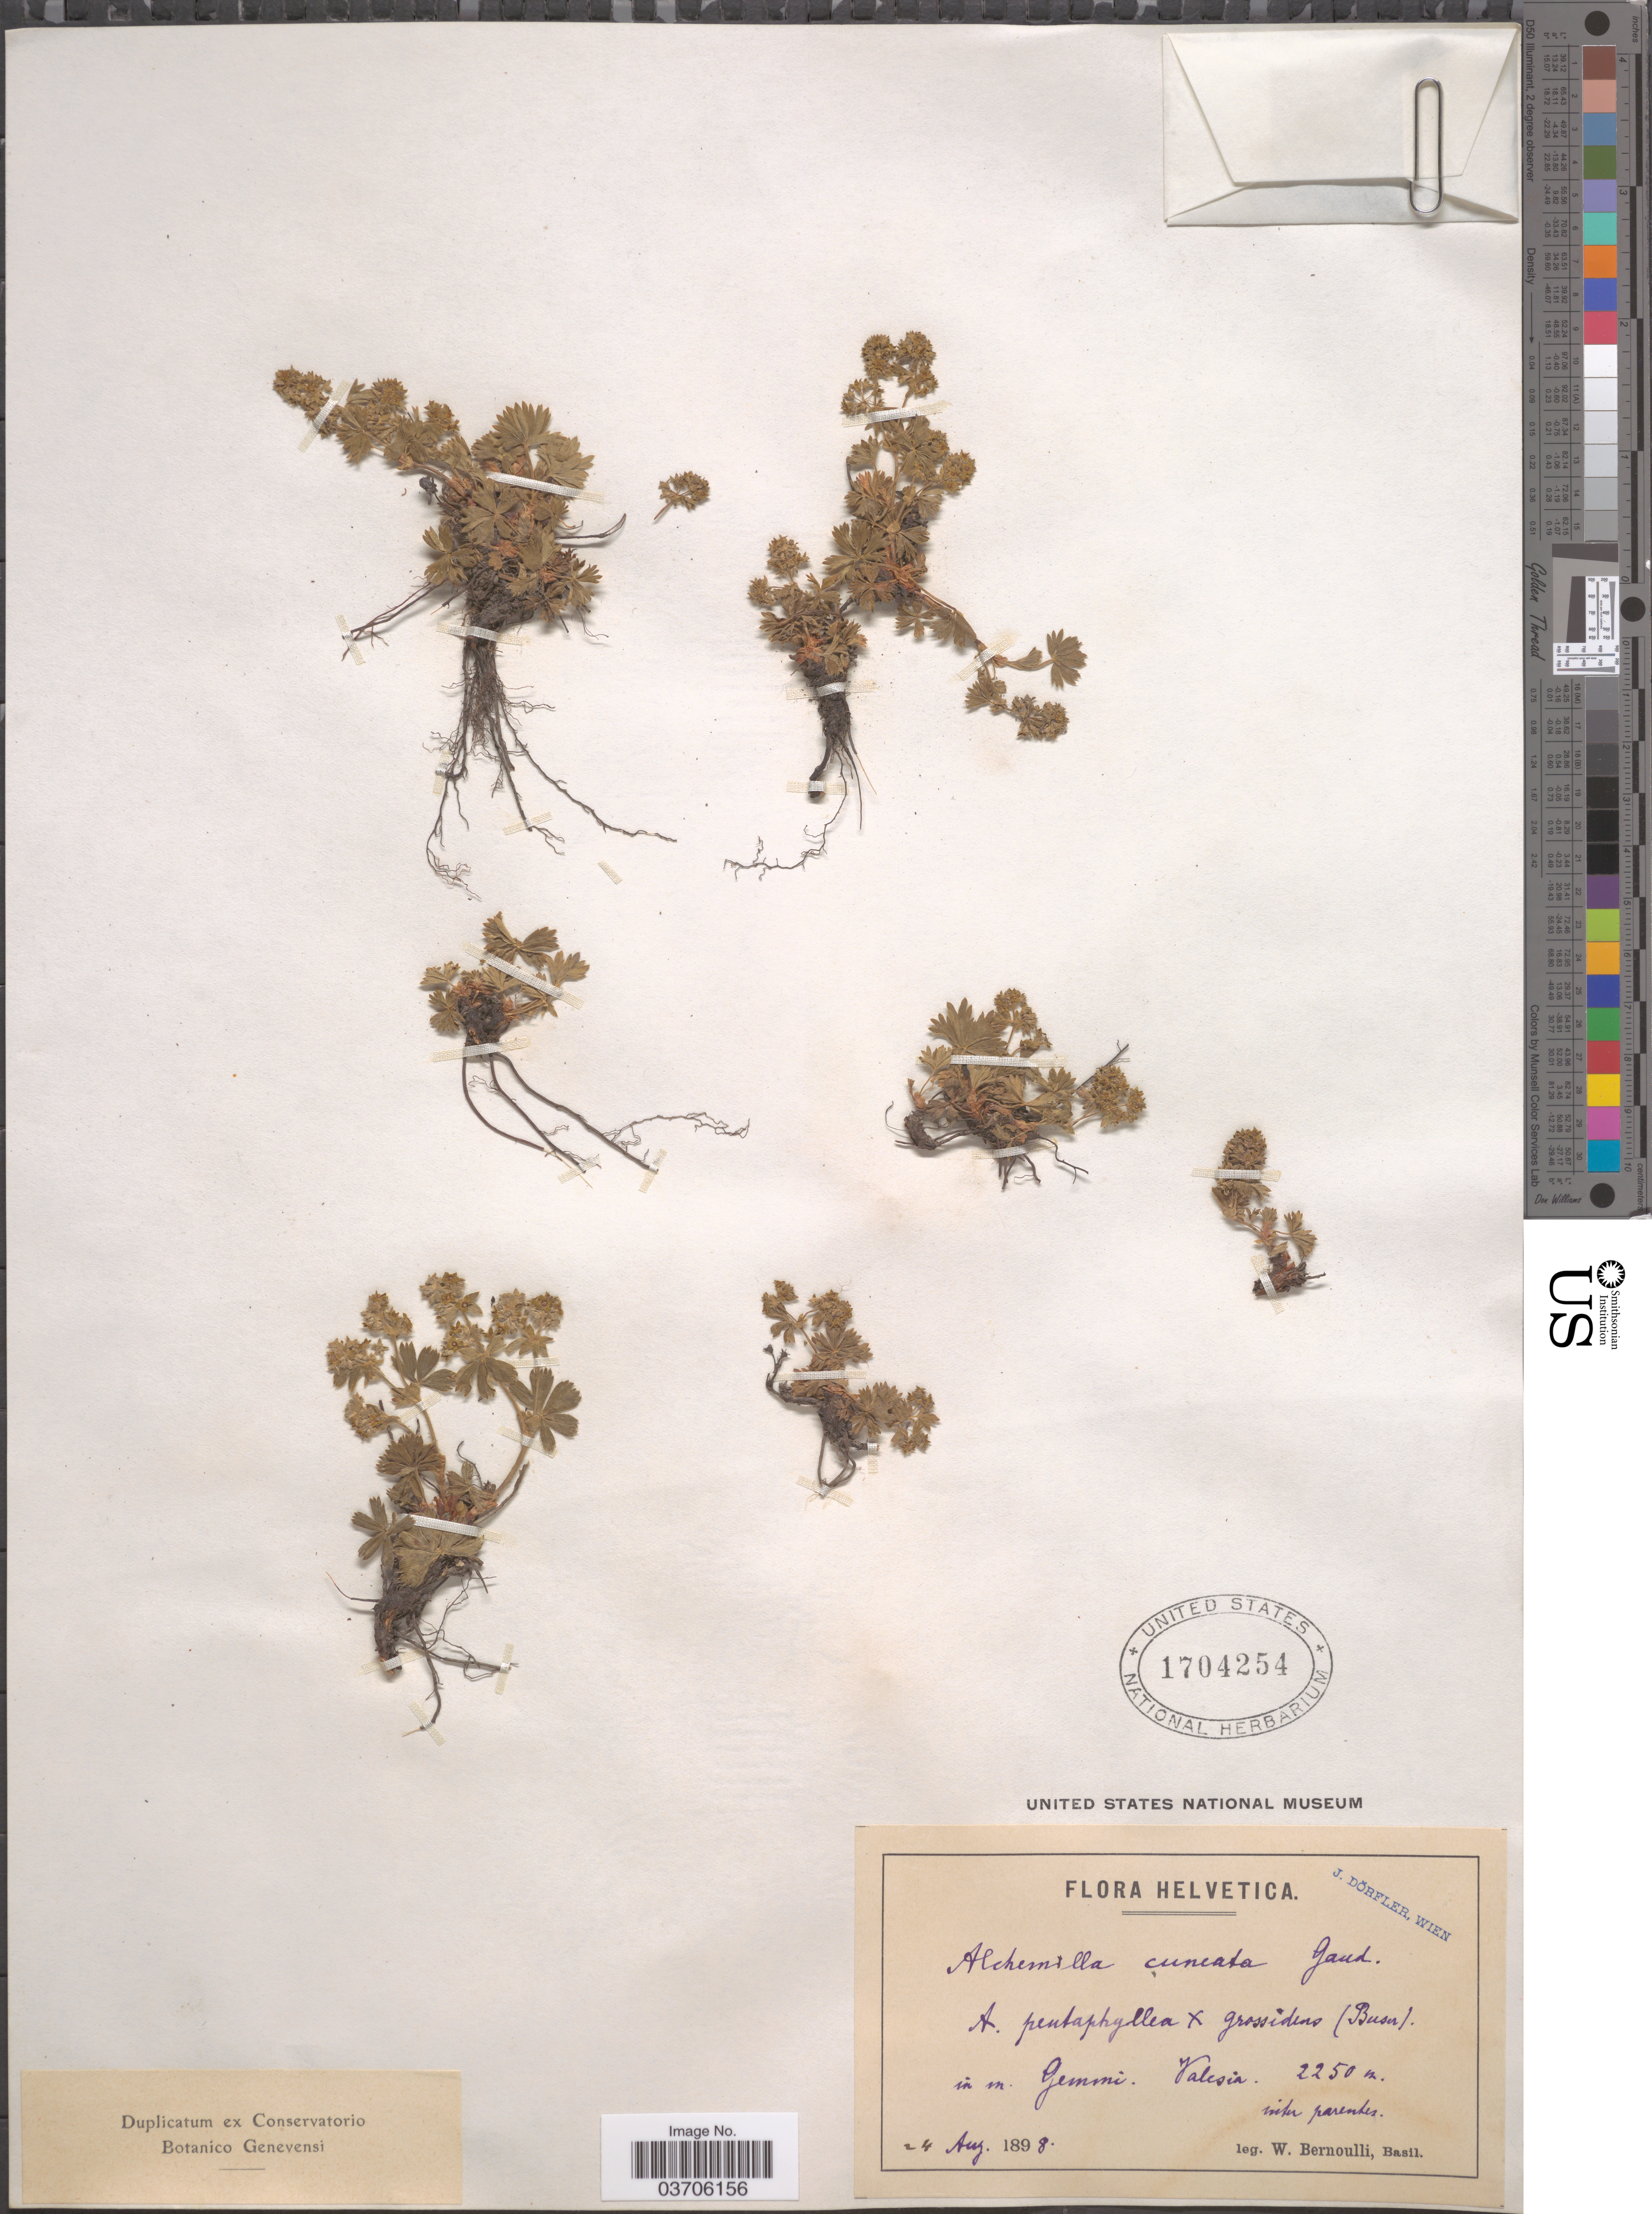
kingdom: Plantae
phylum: Tracheophyta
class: Magnoliopsida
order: Rosales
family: Rosaceae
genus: Alchemilla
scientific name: Alchemilla cuneata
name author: Gaudin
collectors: W. Bernoulli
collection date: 1898-08-24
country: Switzerland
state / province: Valais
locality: Helvetica. In m. Gemmi. Valesia.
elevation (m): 2250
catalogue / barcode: US 1704254